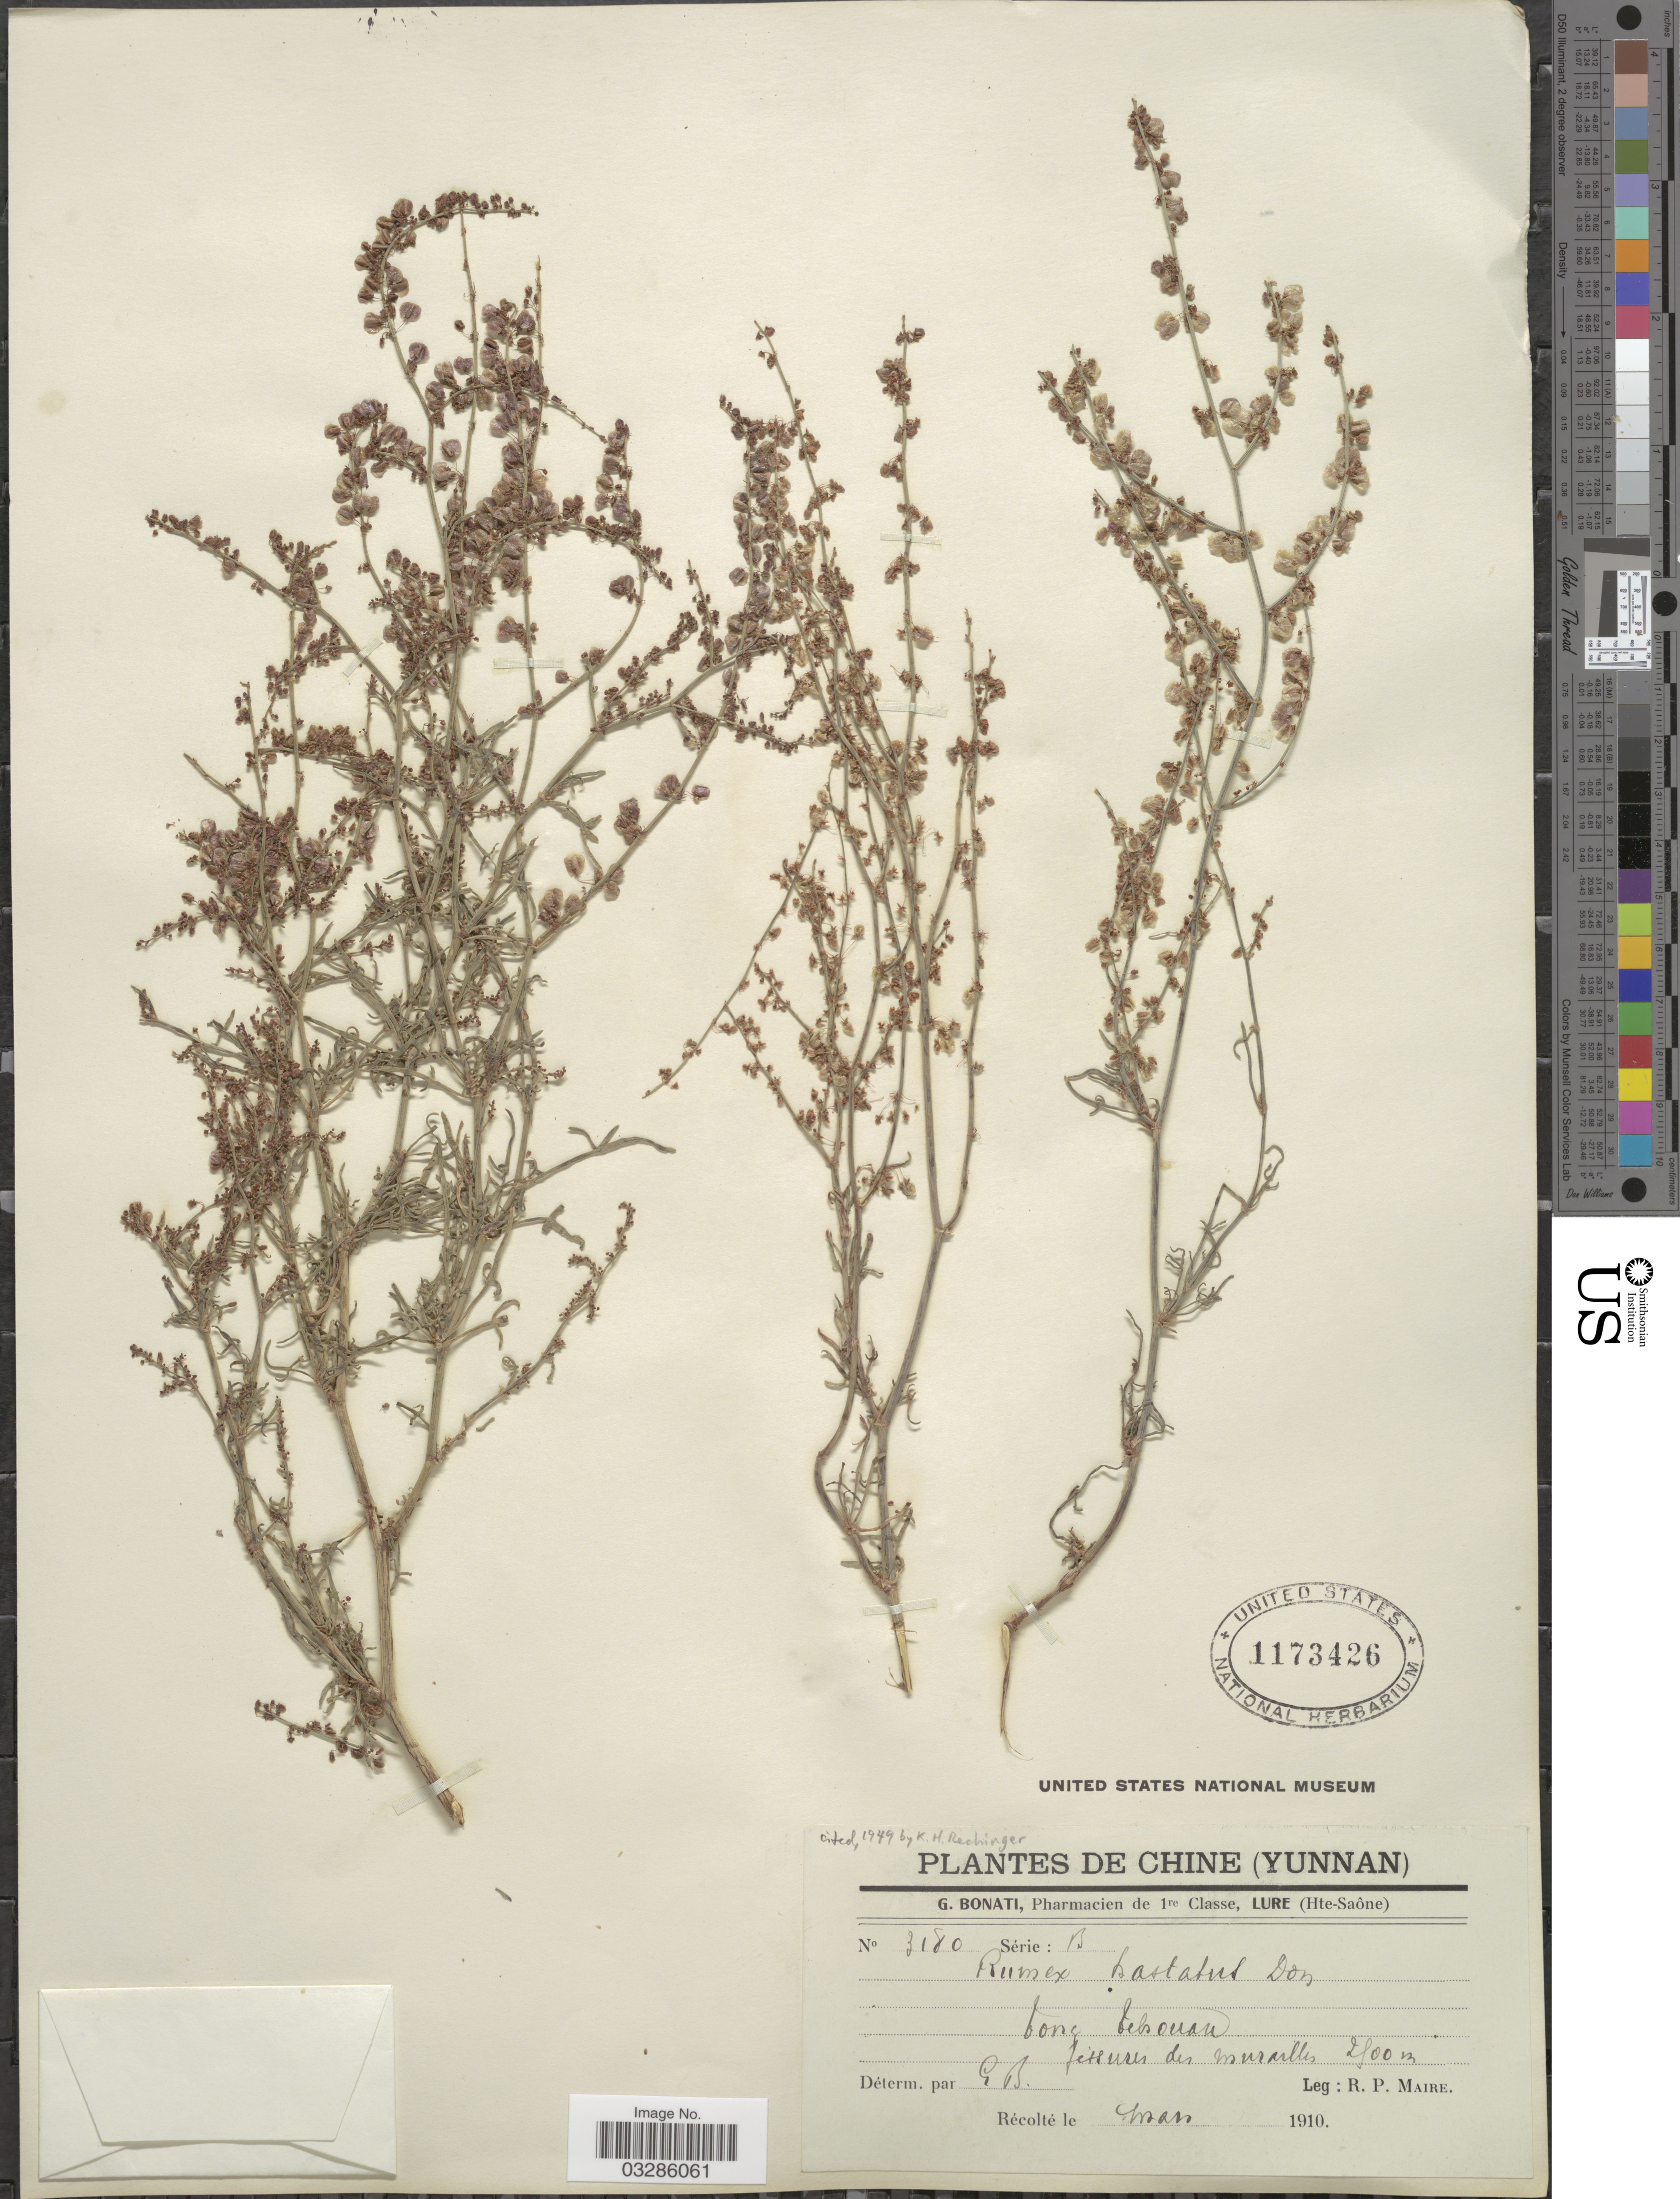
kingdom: Plantae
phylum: Tracheophyta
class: Magnoliopsida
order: Caryophyllales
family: Polygonaceae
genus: Rumex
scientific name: Rumex hastatus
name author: D. Don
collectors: R.-P. Maire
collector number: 3180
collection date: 1910-03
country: China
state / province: Yunnan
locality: Tong tchouan, feissures des murailles.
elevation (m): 2500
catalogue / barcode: US 1173426